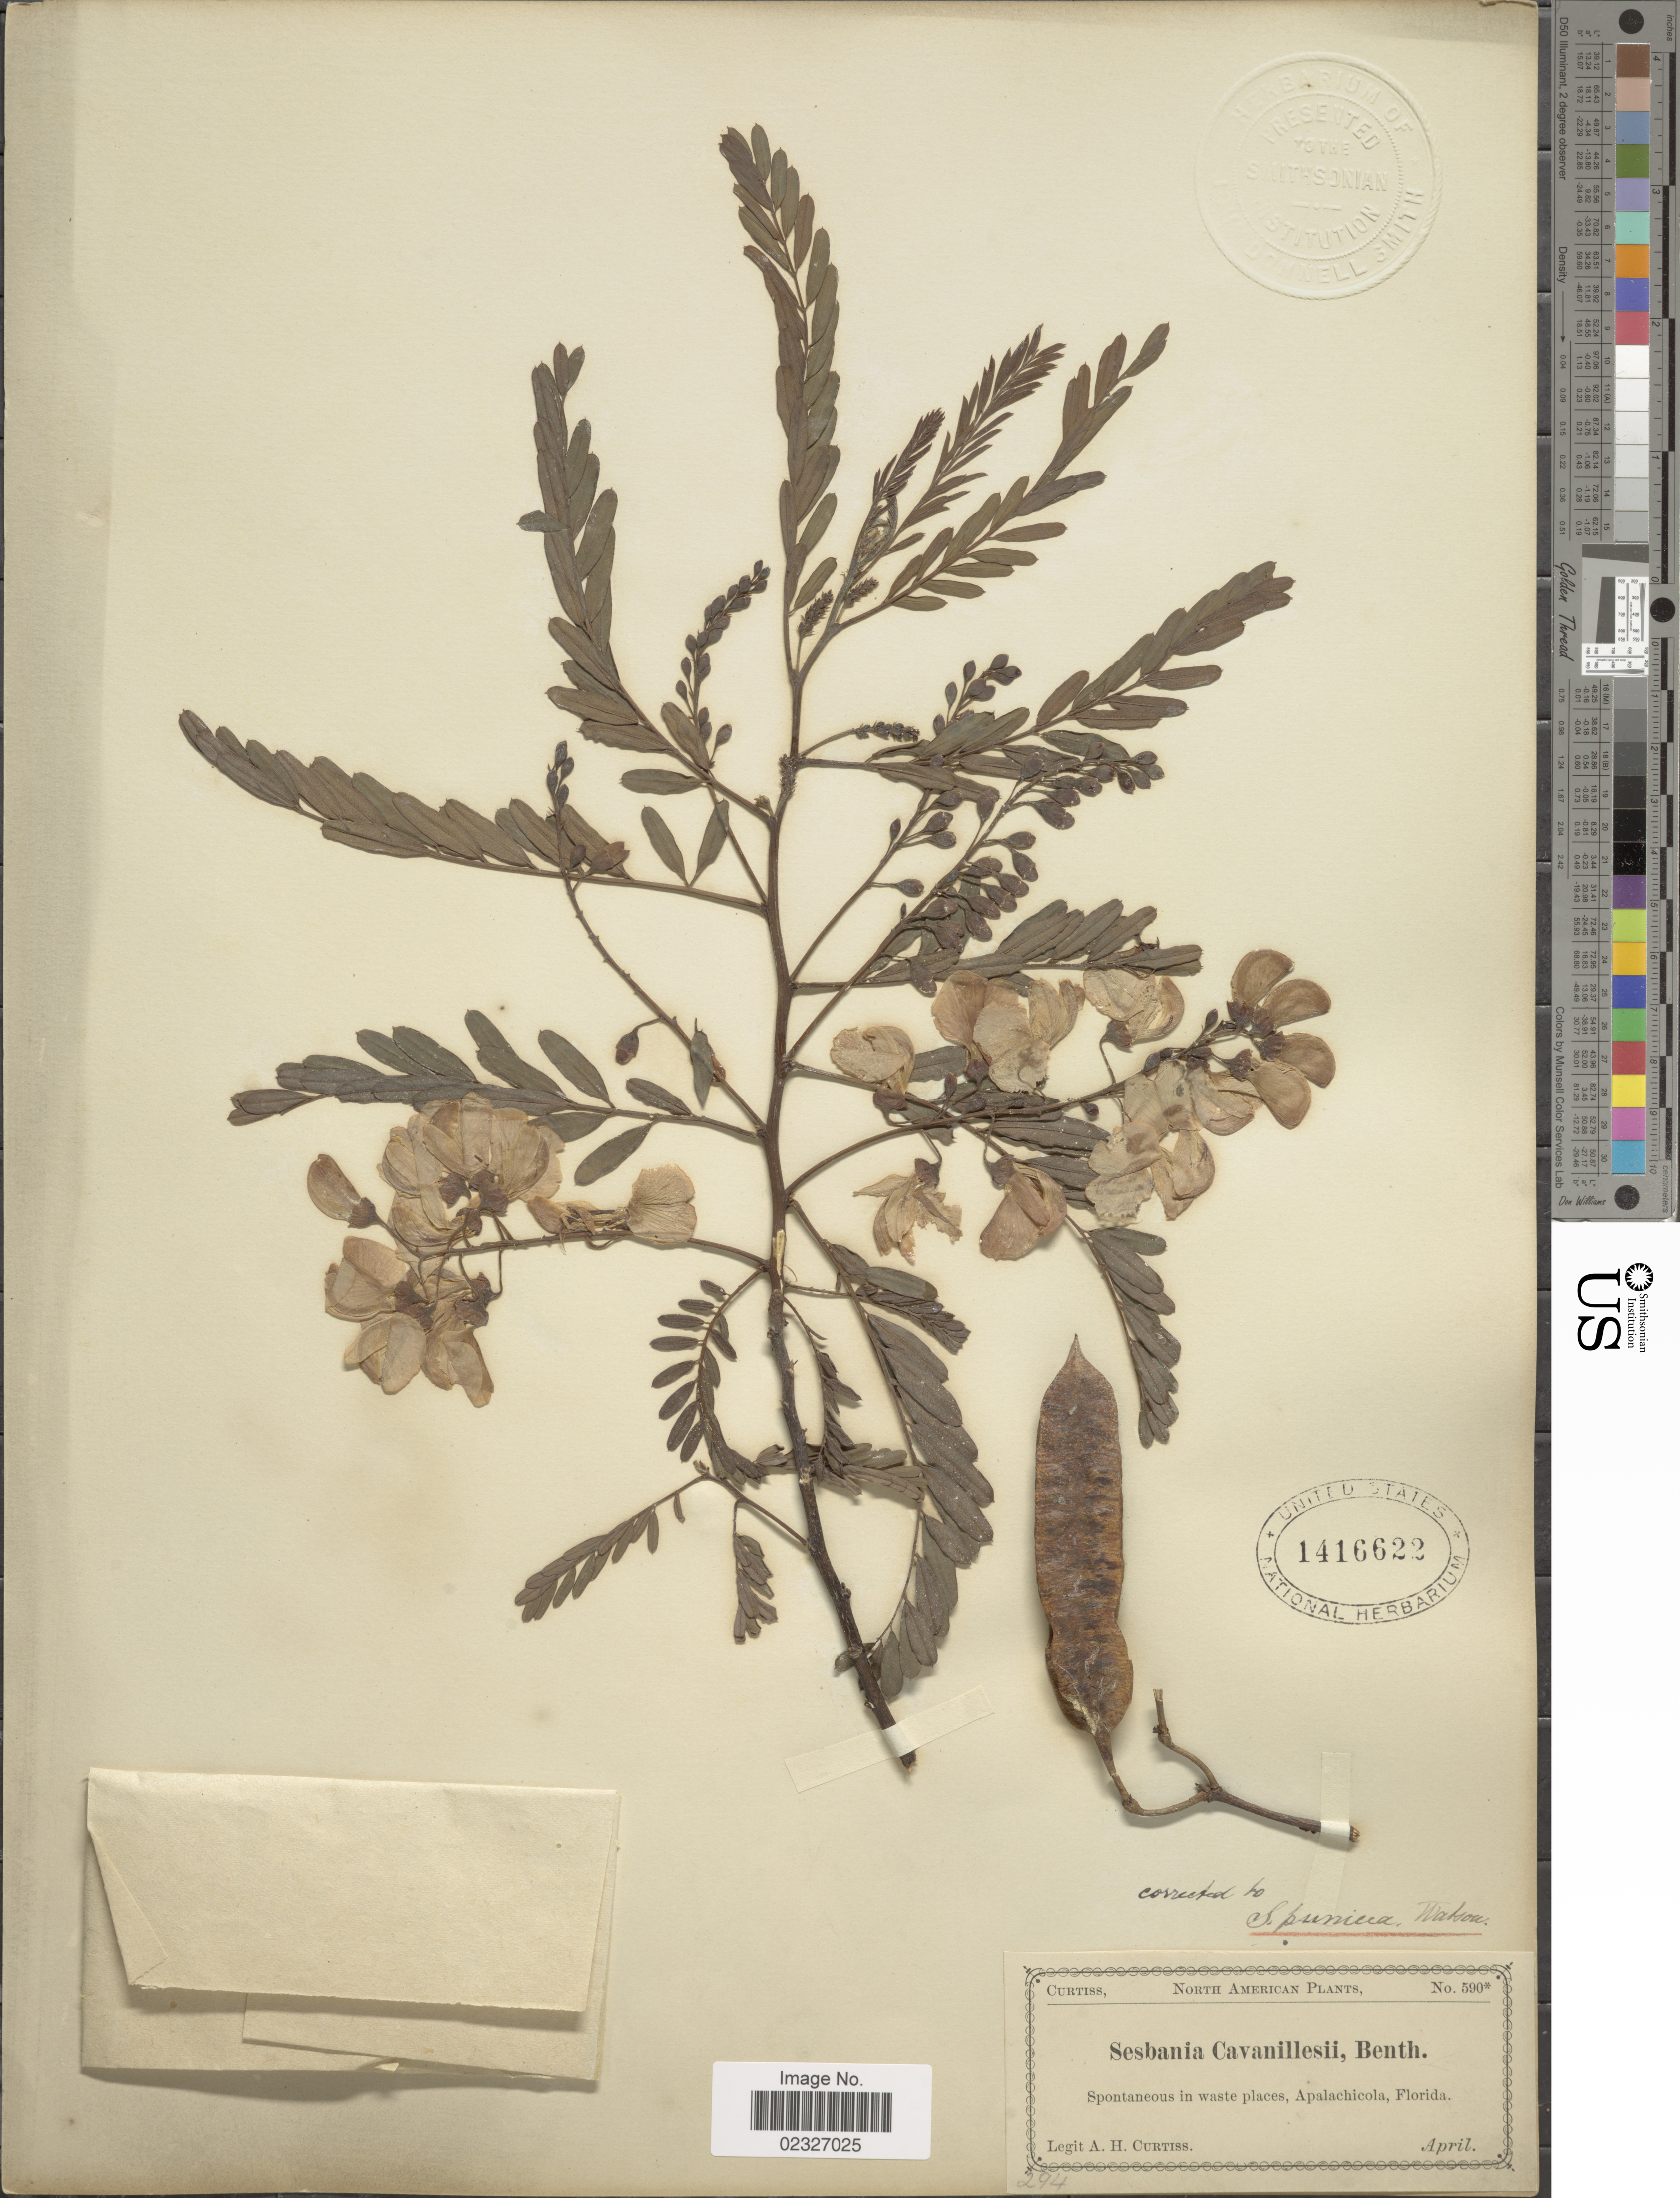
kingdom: Plantae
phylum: Tracheophyta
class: Magnoliopsida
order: Fabales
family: Fabaceae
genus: Sesbania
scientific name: Sesbania punicea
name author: (Cav.) Benth.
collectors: A. H. Curtiss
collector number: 590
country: United States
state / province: Florida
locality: Apalachicola, Florida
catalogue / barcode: US 1416622